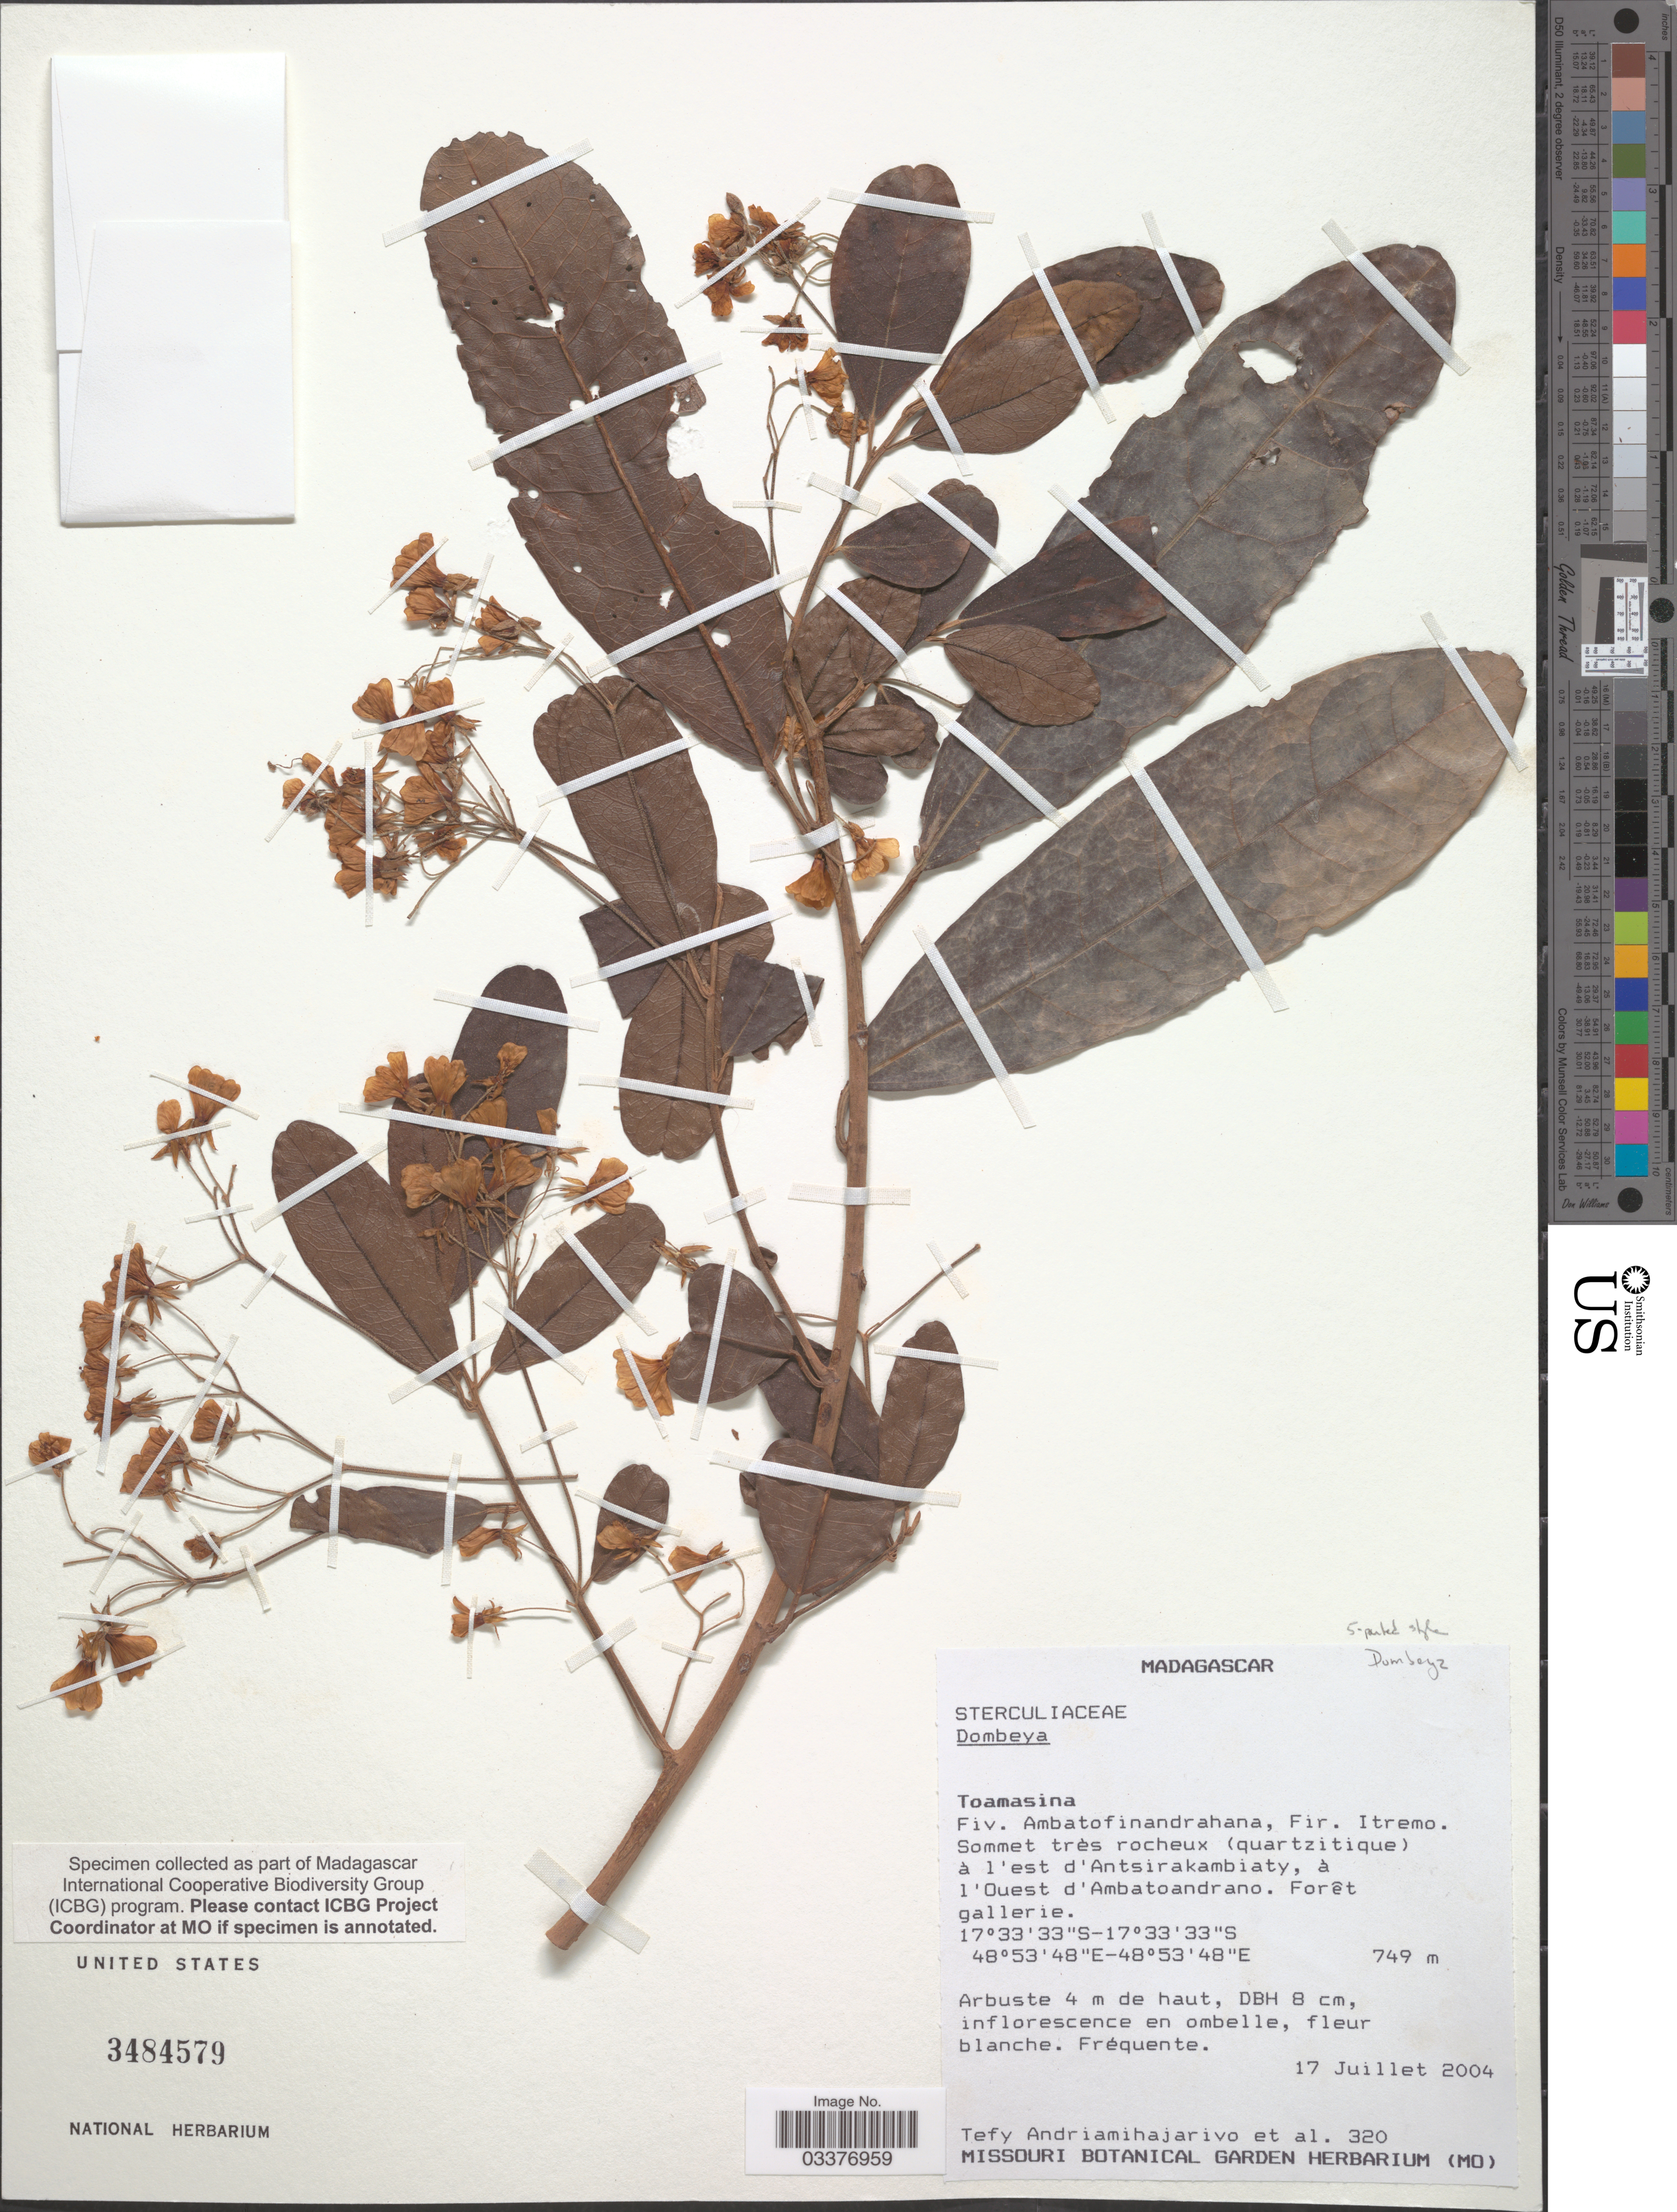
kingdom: Plantae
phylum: Tracheophyta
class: Magnoliopsida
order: Malvales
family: Malvaceae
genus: Dombeya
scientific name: Dombeya sp.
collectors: T. H. Andriamihajarivo & et al.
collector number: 320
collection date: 2004-07-17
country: Madagascar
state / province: Analanjirofo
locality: Fiv. Ambatofinandrahana, Fir. Itremo. Sommet très rocheux (quartzitique) à l'est d'Antsirakambiaty, à l'Ouest d'Ambatoandrano.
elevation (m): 749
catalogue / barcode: US 3484579